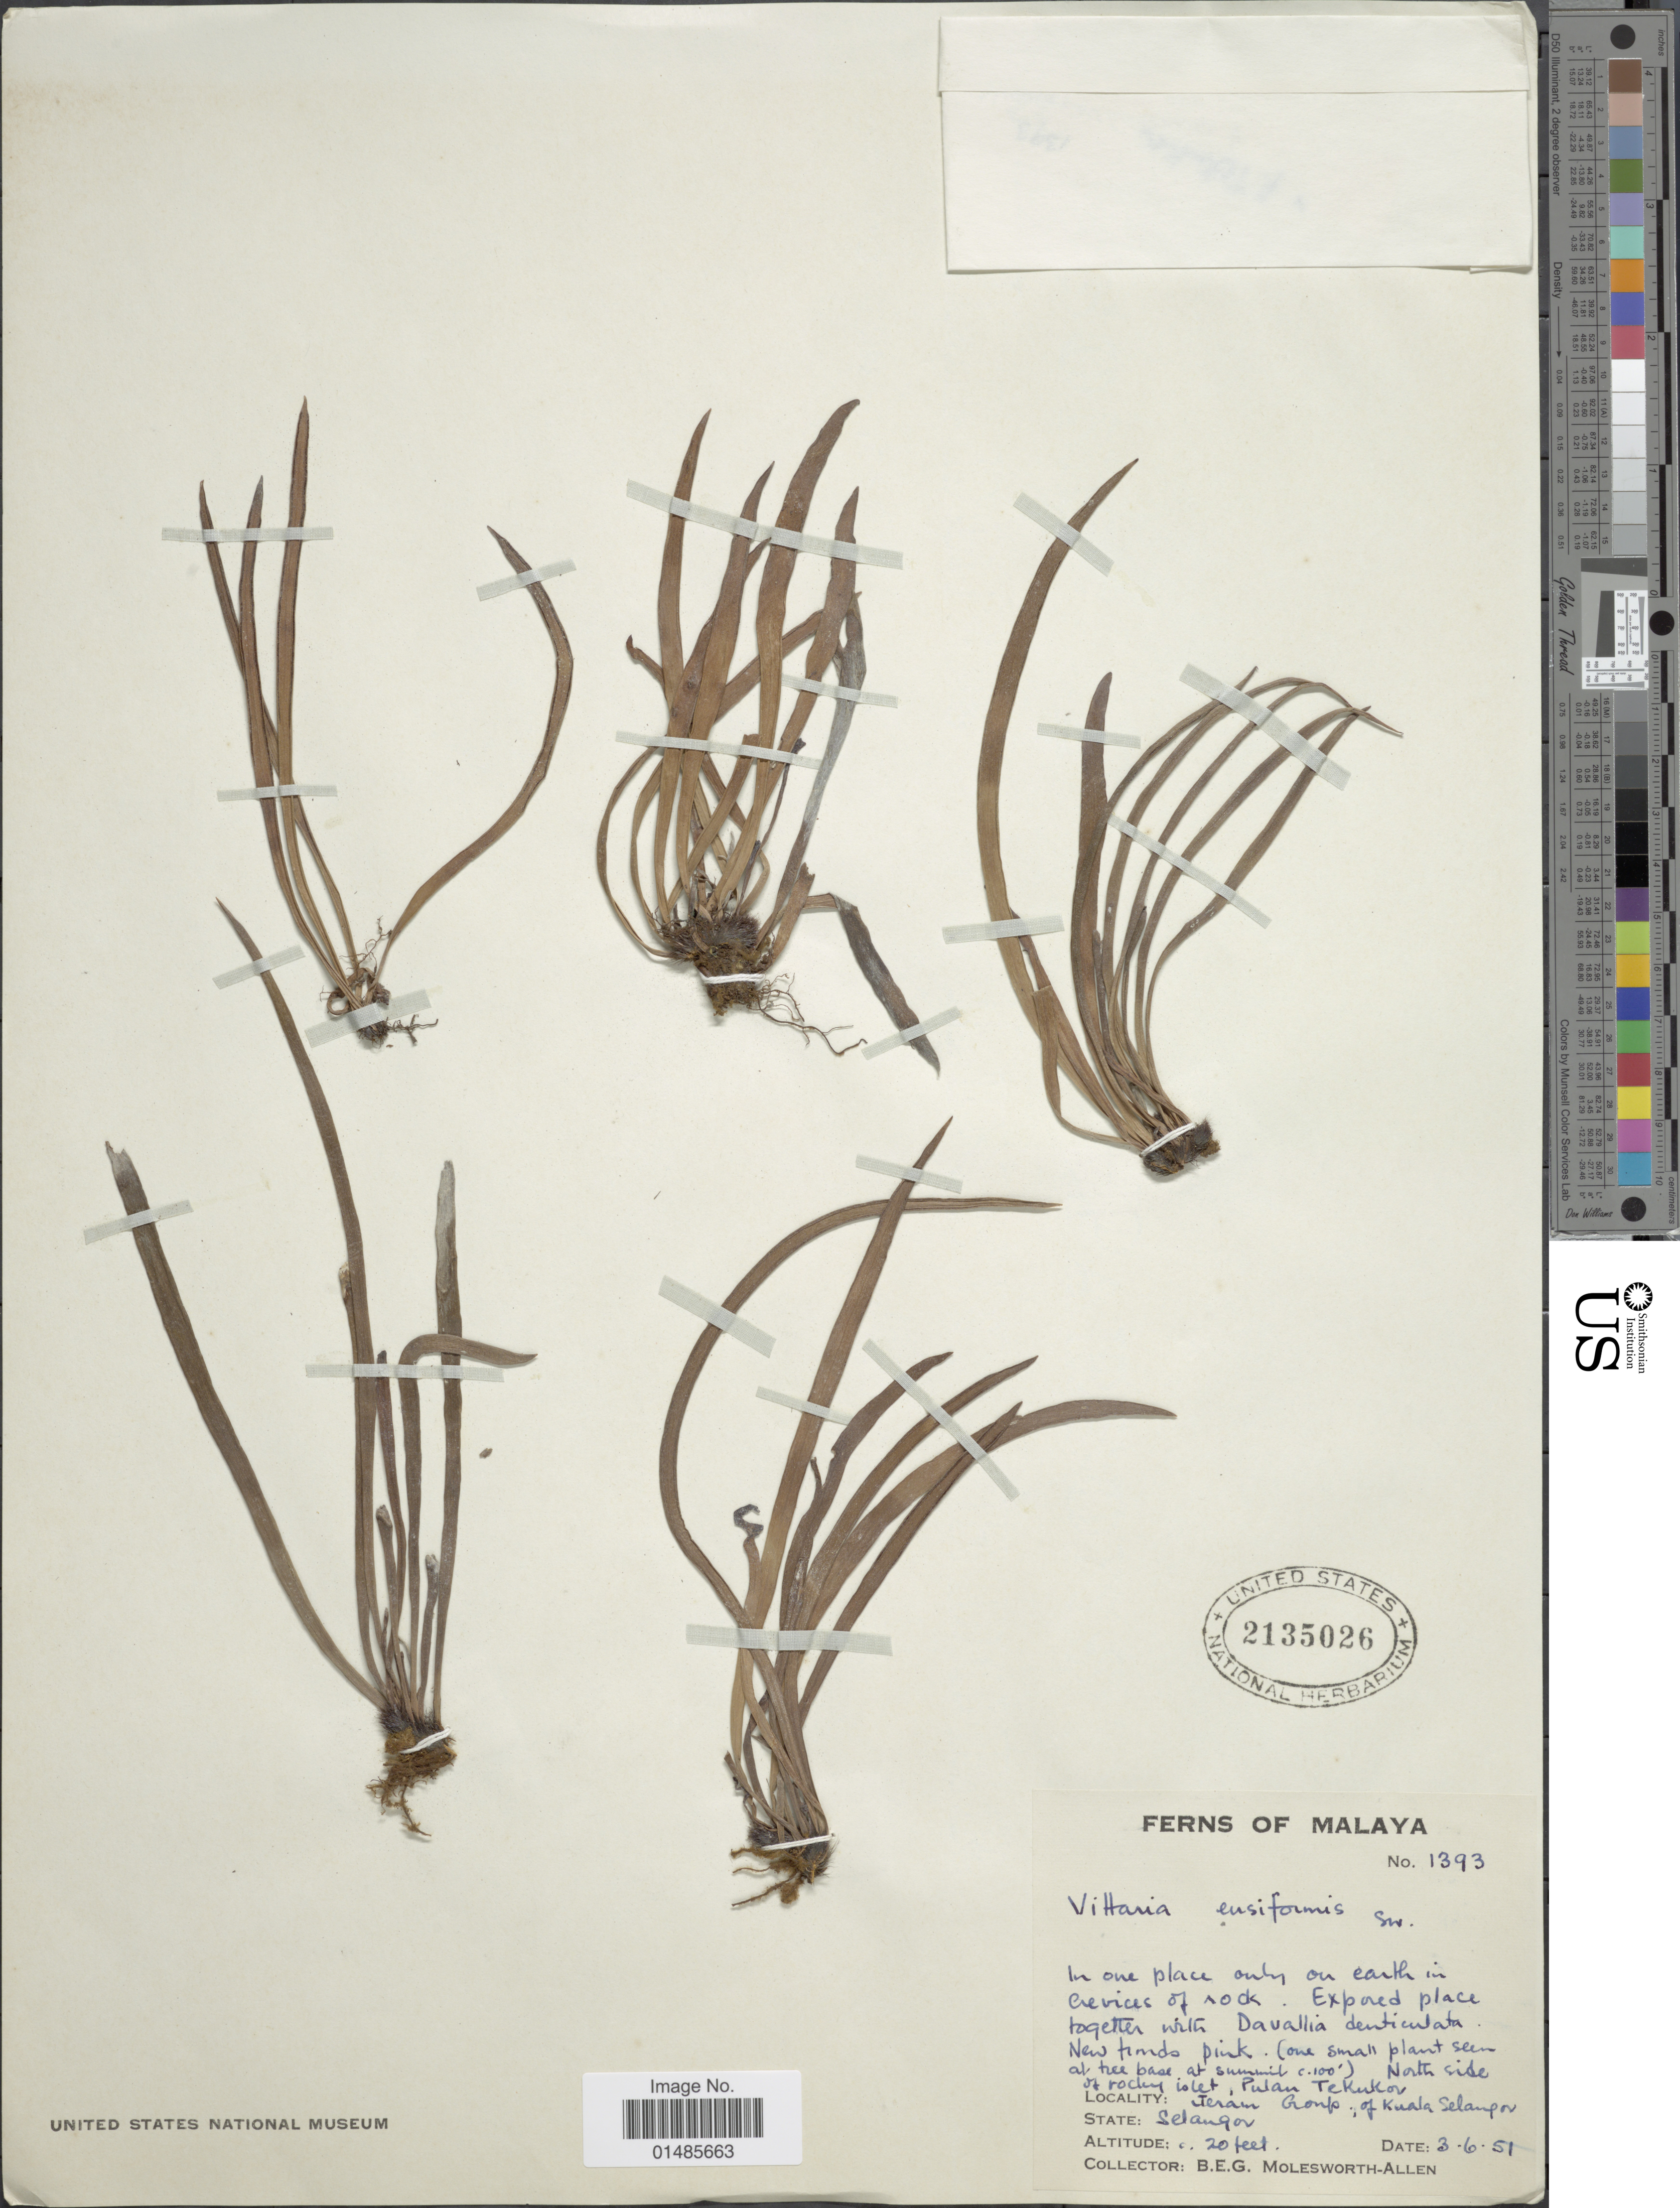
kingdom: Plantae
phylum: Tracheophyta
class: Polypodiopsida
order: Polypodiales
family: Pteridaceae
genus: Haplopteris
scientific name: Haplopteris ensiformis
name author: (Sw.) E.H. Crane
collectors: B. E. G. Molesworth-Allen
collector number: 1393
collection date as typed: Transcribed d/m/y: 3/6/51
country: Malaysia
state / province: Selangor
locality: North side of rocky islet, Pulau Tekukor [Pulau Tekukur]. Jeram Group, of Kuala Selangor.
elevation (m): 6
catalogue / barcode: US 2135026